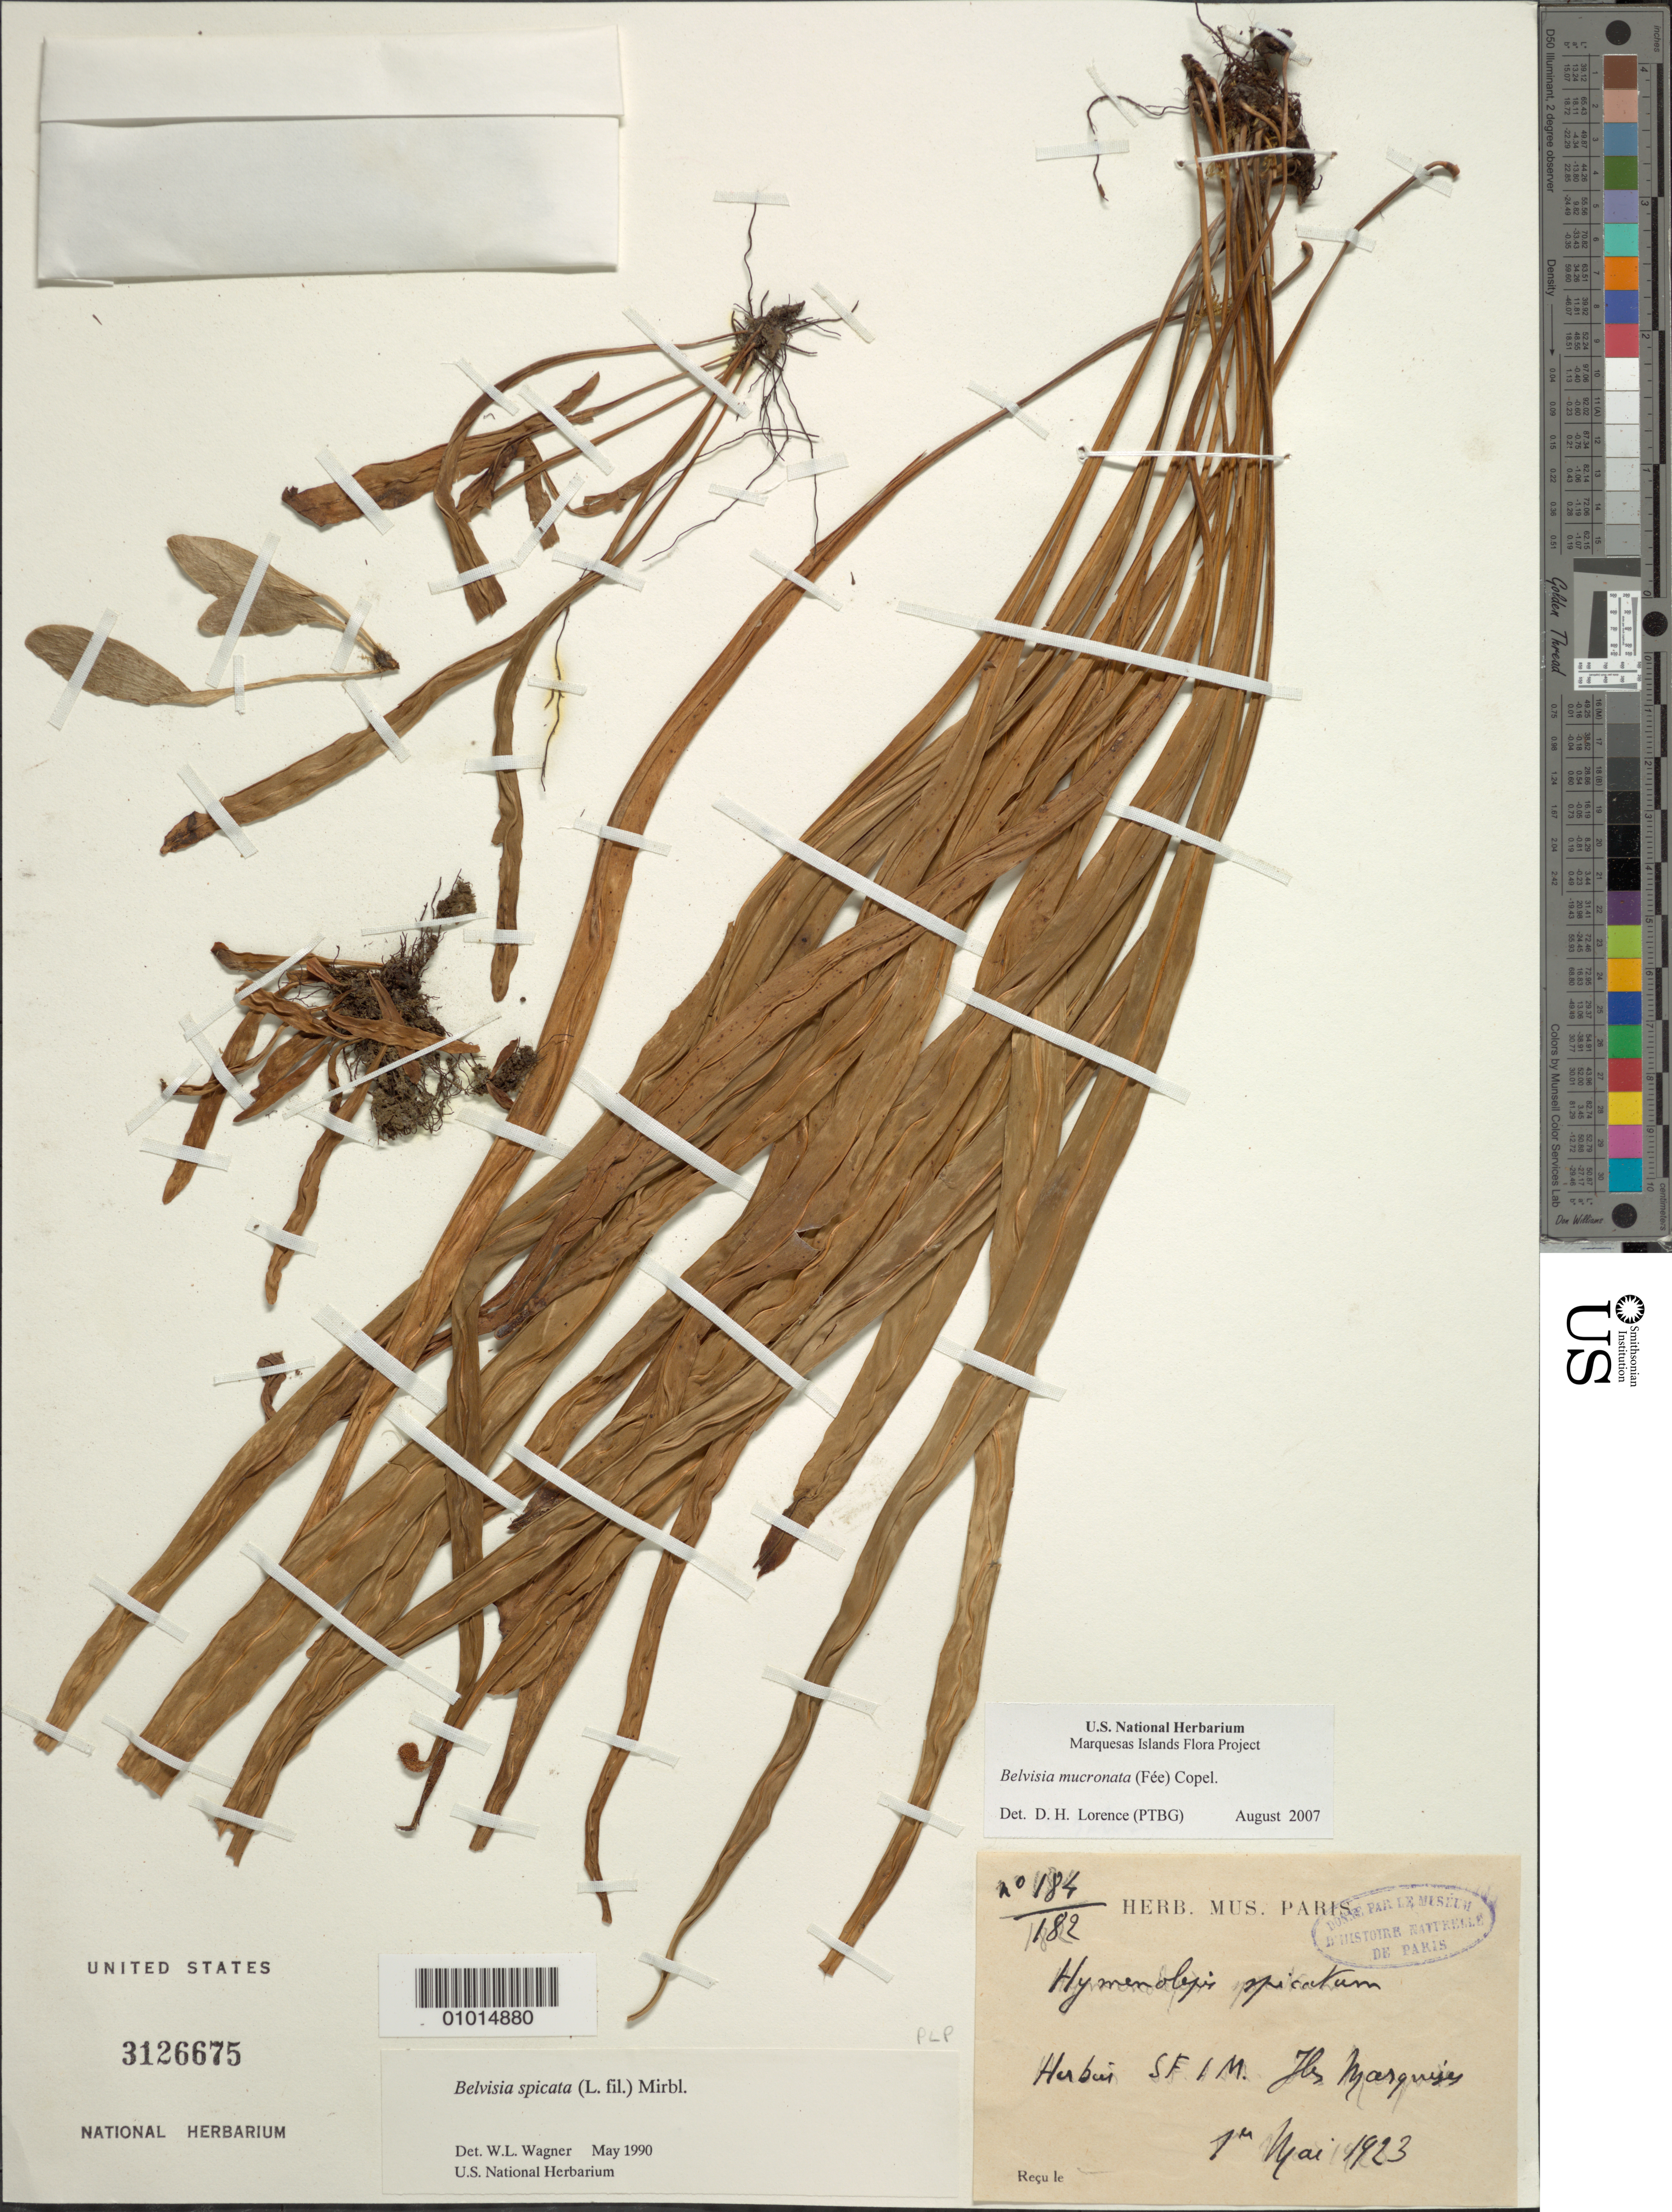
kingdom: Plantae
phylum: Tracheophyta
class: Polypodiopsida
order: Polypodiales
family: Polypodiaceae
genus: Lepisorus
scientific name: Lepisorus mucronatus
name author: (Fée) Li S. Wang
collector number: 184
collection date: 1923-05-01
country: French Polynesia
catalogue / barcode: US 3126675